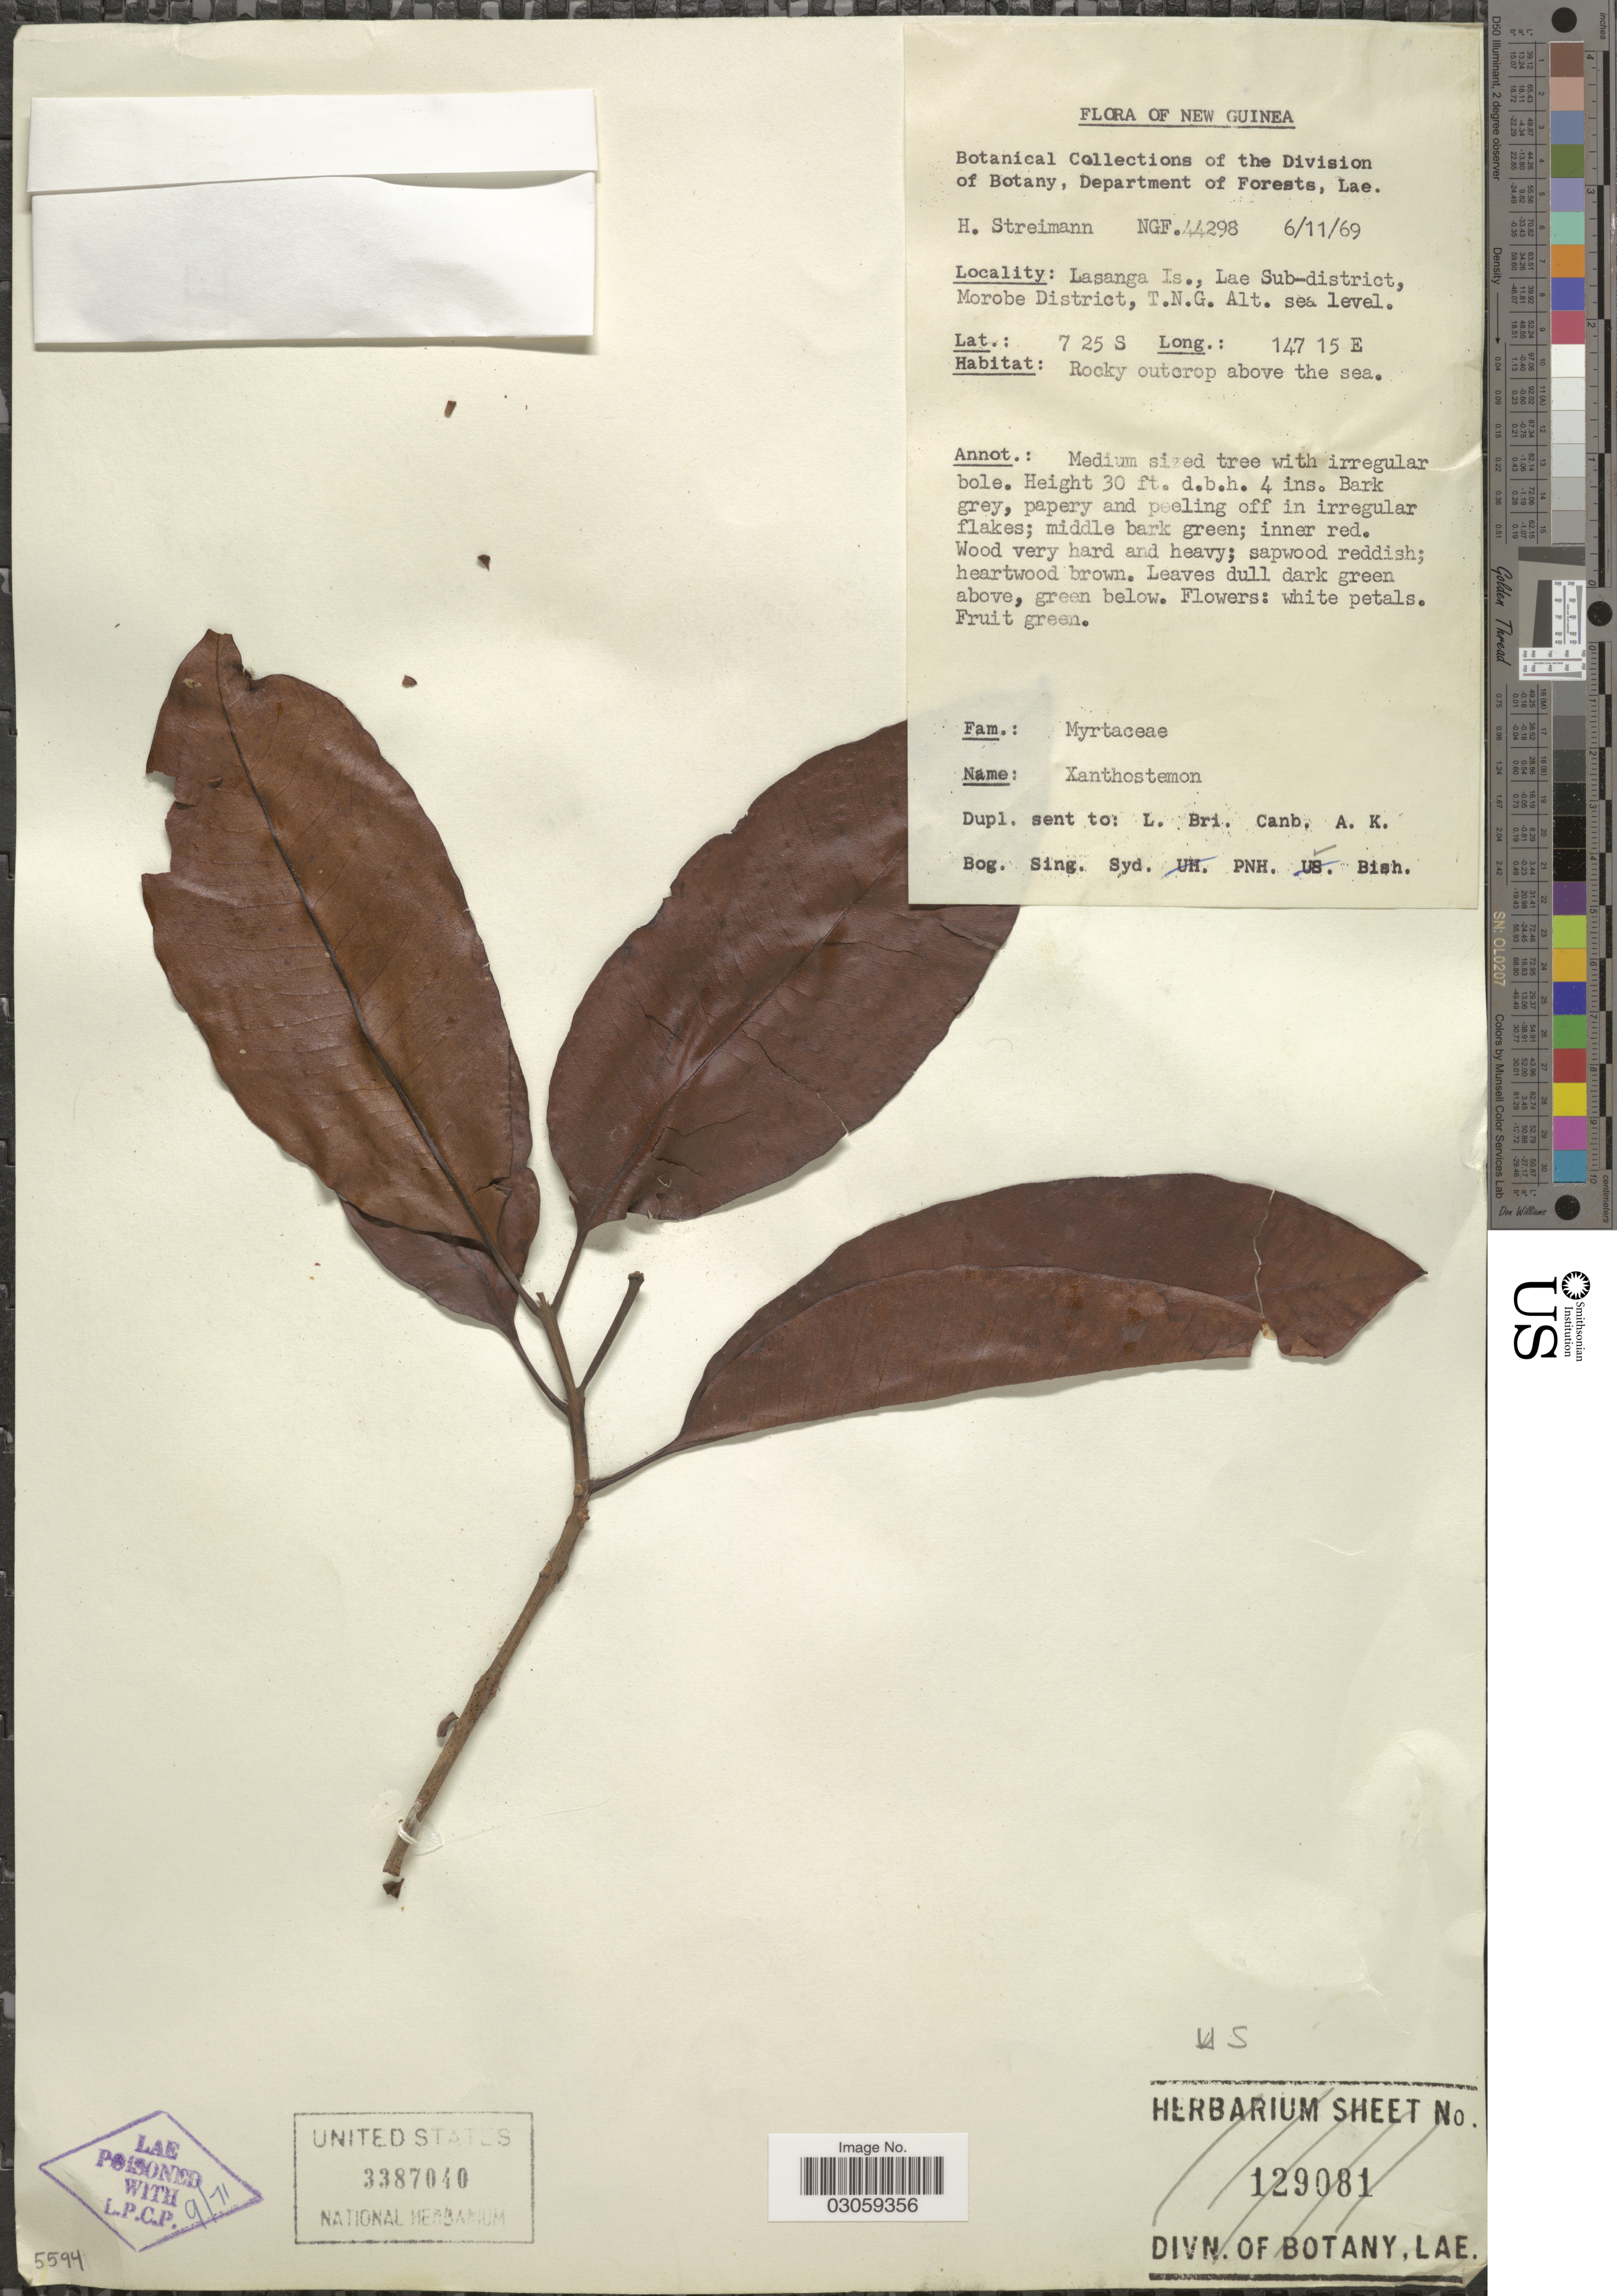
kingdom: Plantae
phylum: Tracheophyta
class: Magnoliopsida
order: Myrtales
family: Myrtaceae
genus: Xanthostemon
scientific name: Xanthostemon sp.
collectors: H. Streimann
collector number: NGF44298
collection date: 1969-11-06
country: Papua New Guinea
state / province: Morobe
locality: New Guinea. Lasanga Is., Lae Sub-district, Morobe District, T.N.G.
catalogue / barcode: US 3387040